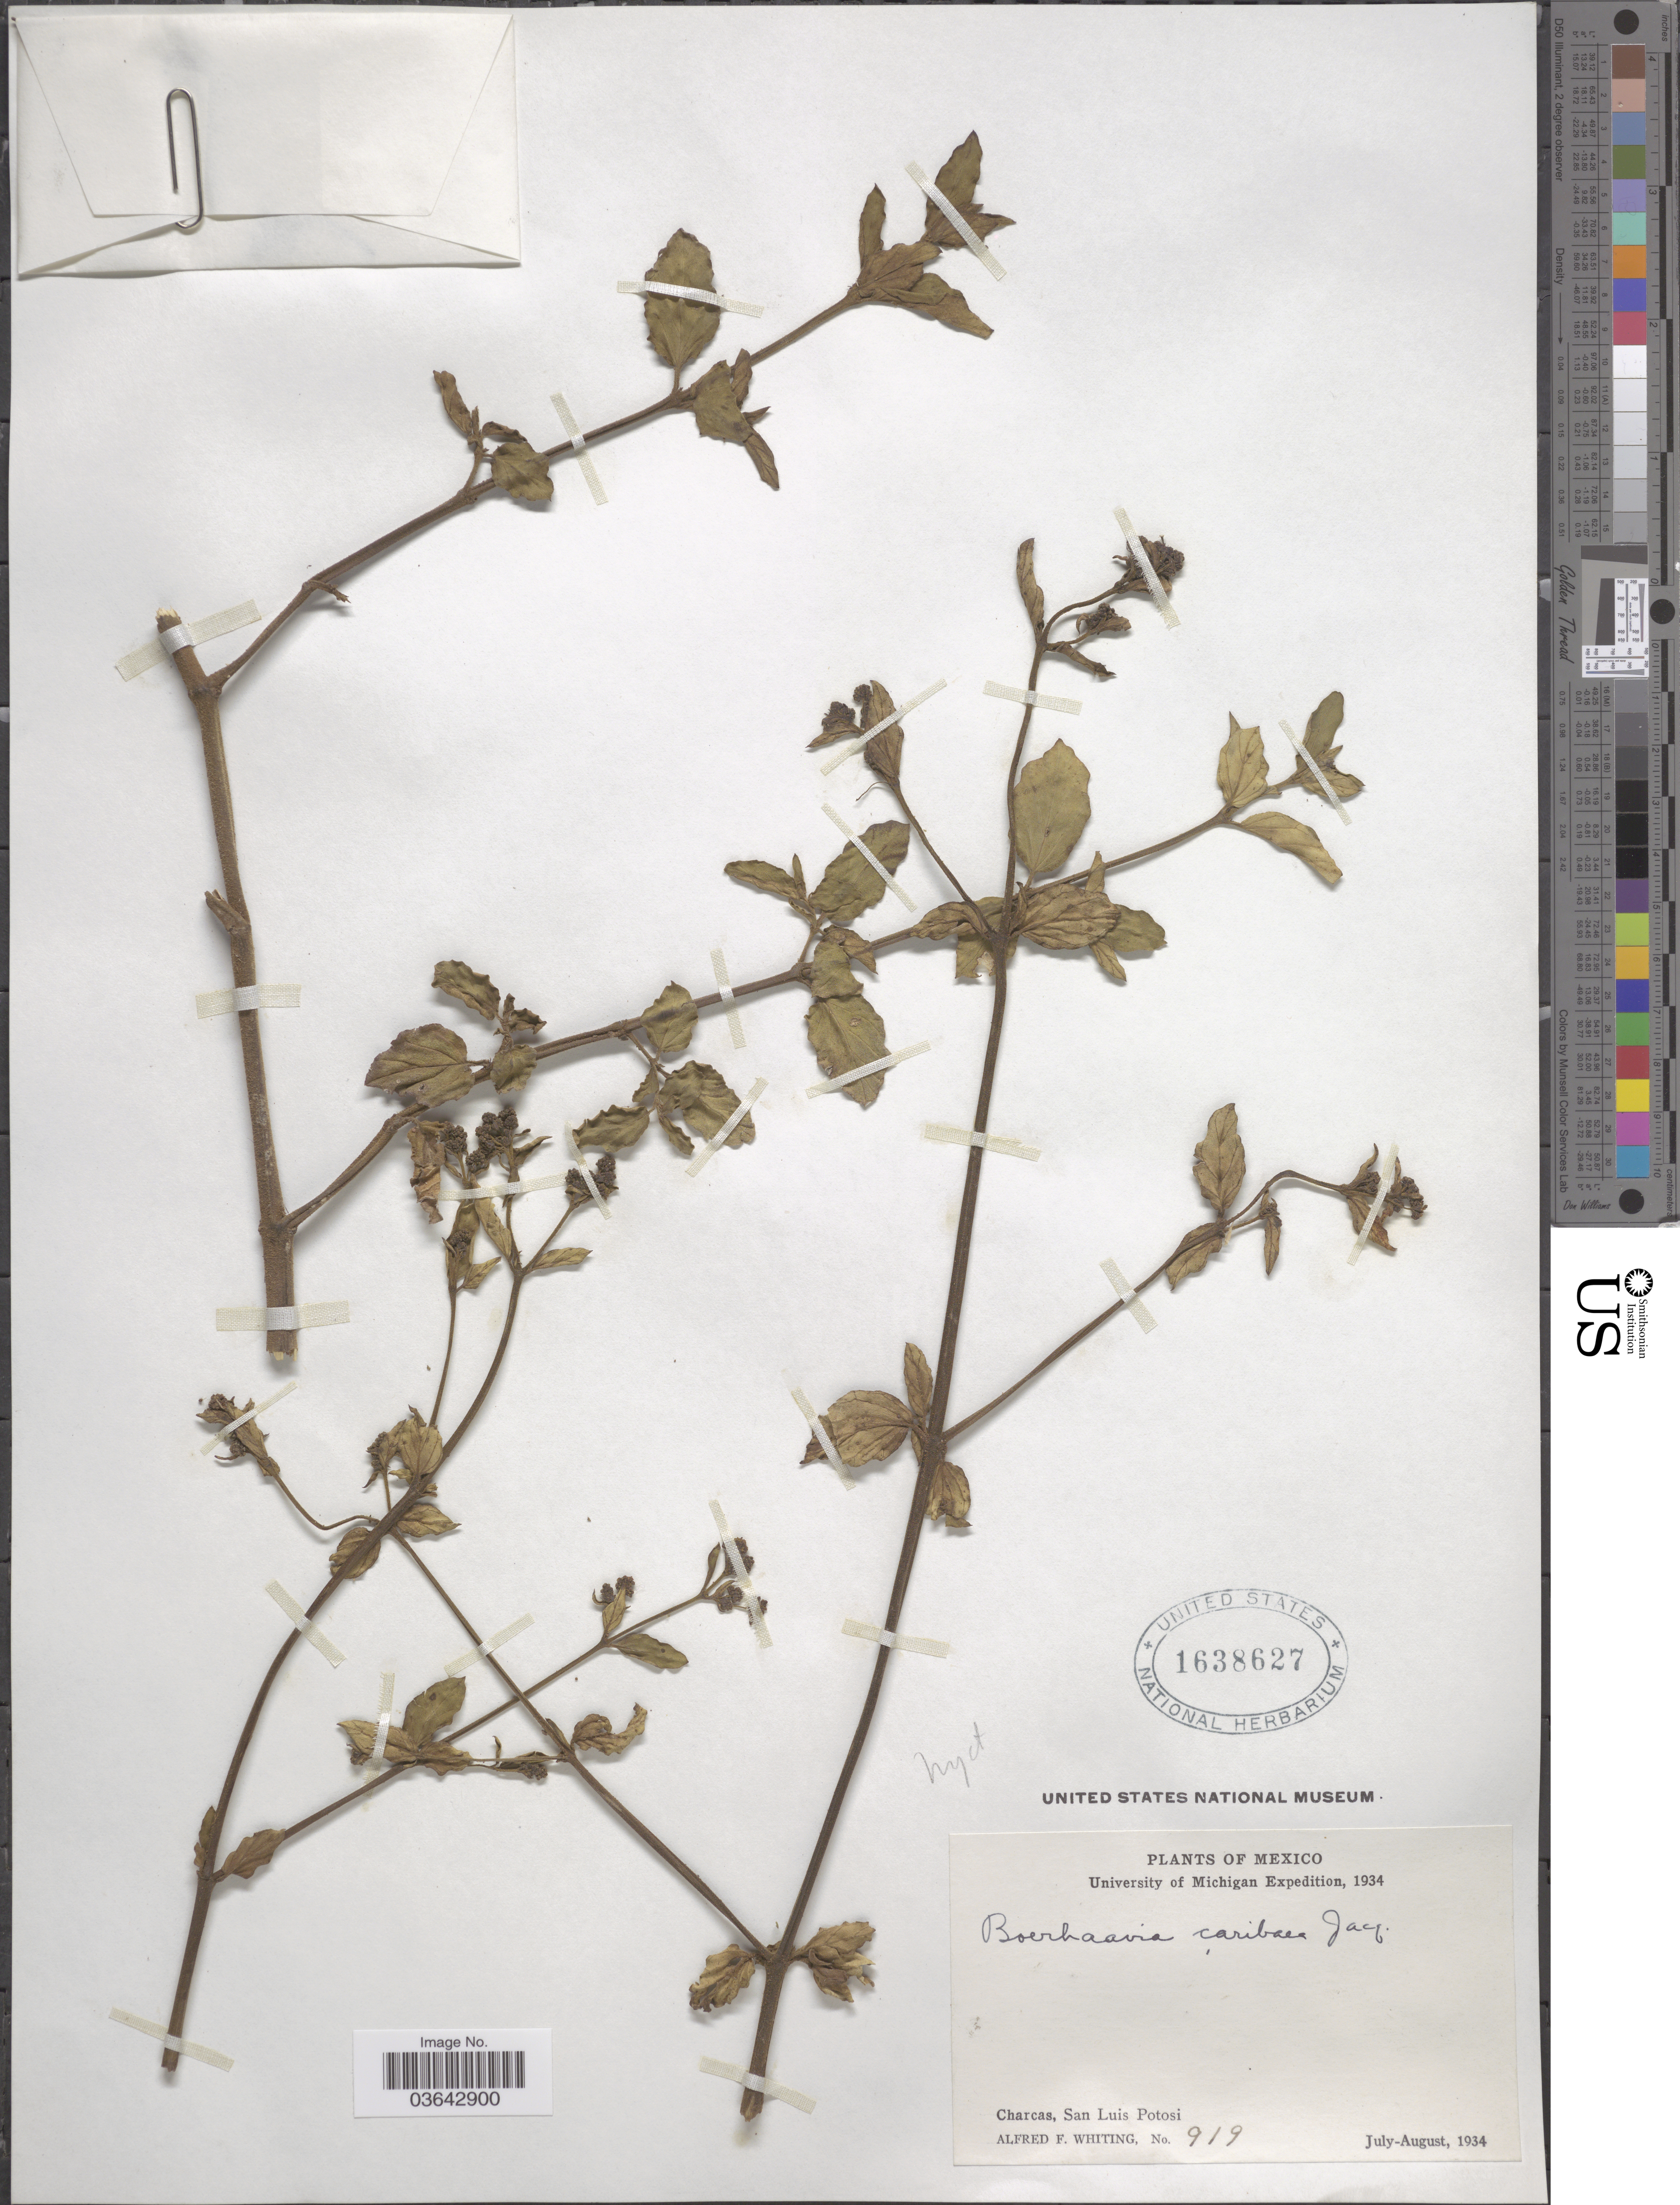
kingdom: Plantae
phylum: Tracheophyta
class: Magnoliopsida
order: Caryophyllales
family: Nyctaginaceae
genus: Boerhavia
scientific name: Boerhavia caribaea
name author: Jacq.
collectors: A. F. Whiting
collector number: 919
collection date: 1934-07/1934-08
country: Mexico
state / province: San Luis Potosí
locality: Charcas.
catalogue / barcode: US 1638627